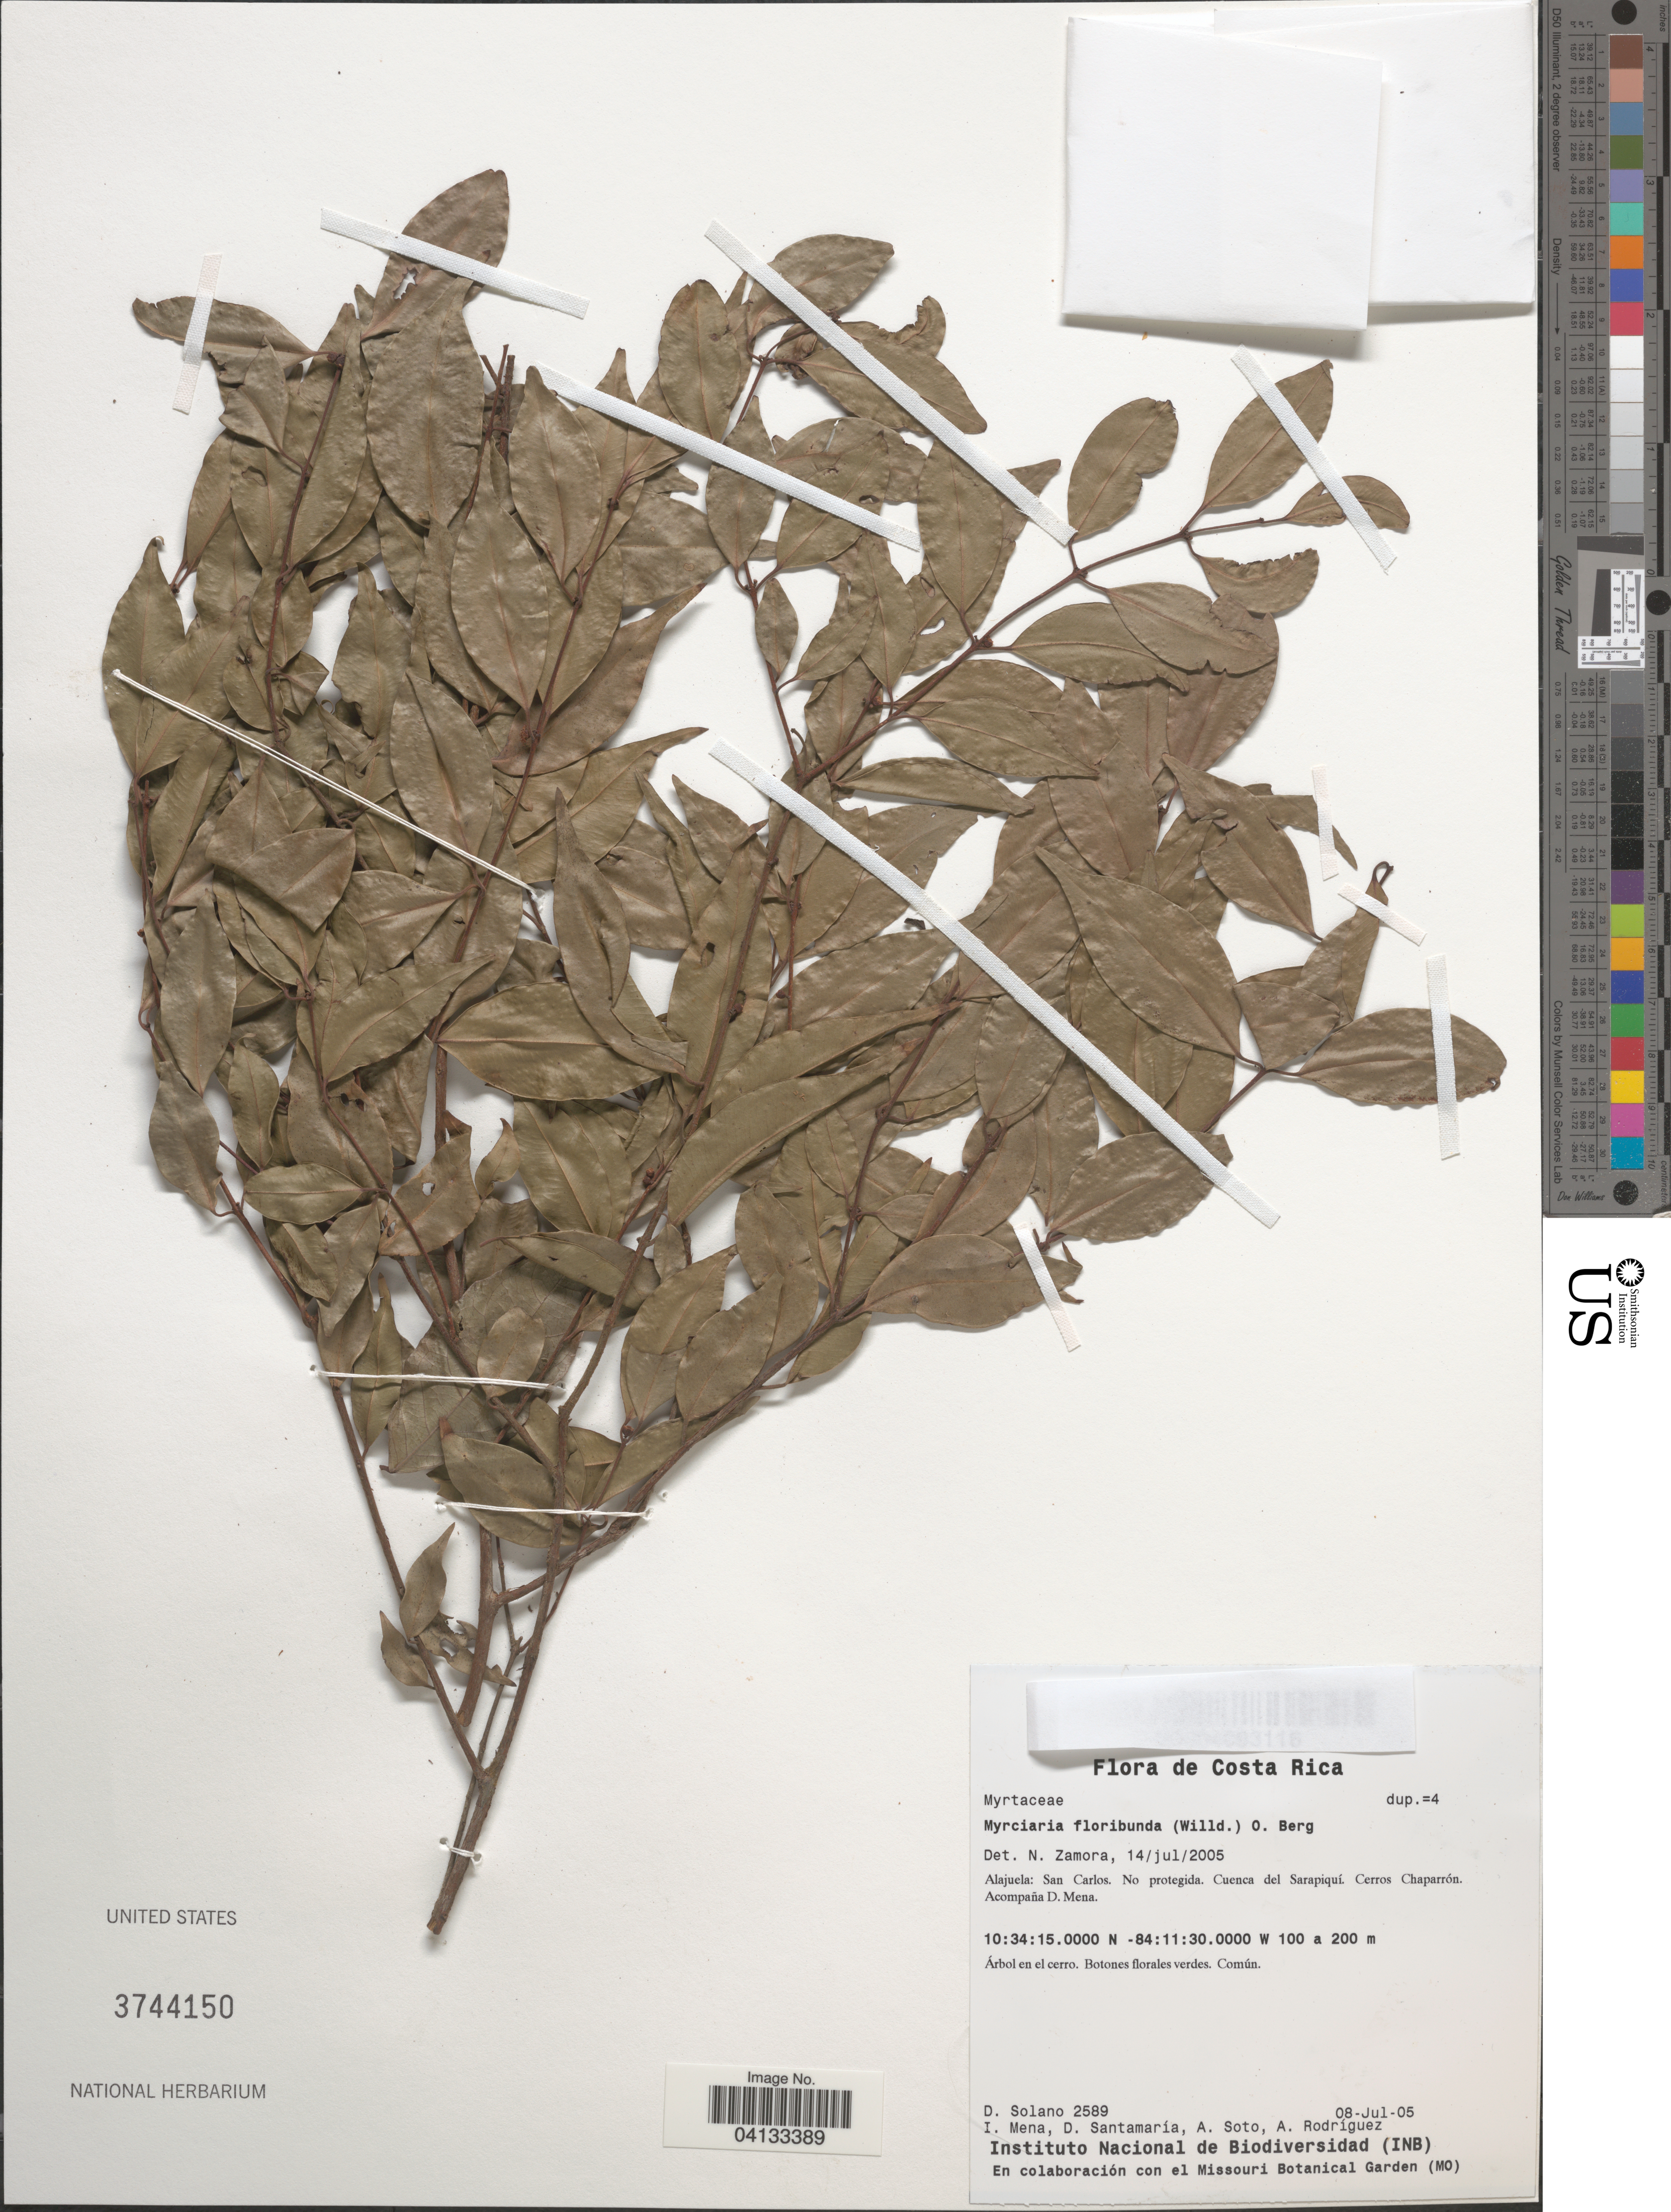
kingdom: Plantae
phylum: Tracheophyta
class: Magnoliopsida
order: Myrtales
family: Myrtaceae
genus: Myrciaria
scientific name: Myrciaria floribunda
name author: (H. West ex Willd.) O. Berg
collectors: D. Solano, I. Mena, D. Santamaria, A. Soto & A. Rodriguez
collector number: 2589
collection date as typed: Transcribed d/m/y: 8/7/5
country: Costa Rica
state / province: Alajuela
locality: San Carlos. No protegida. Cuenca del Sarapiquí. Cerros Chaparrón.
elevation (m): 100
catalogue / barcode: US 3744150